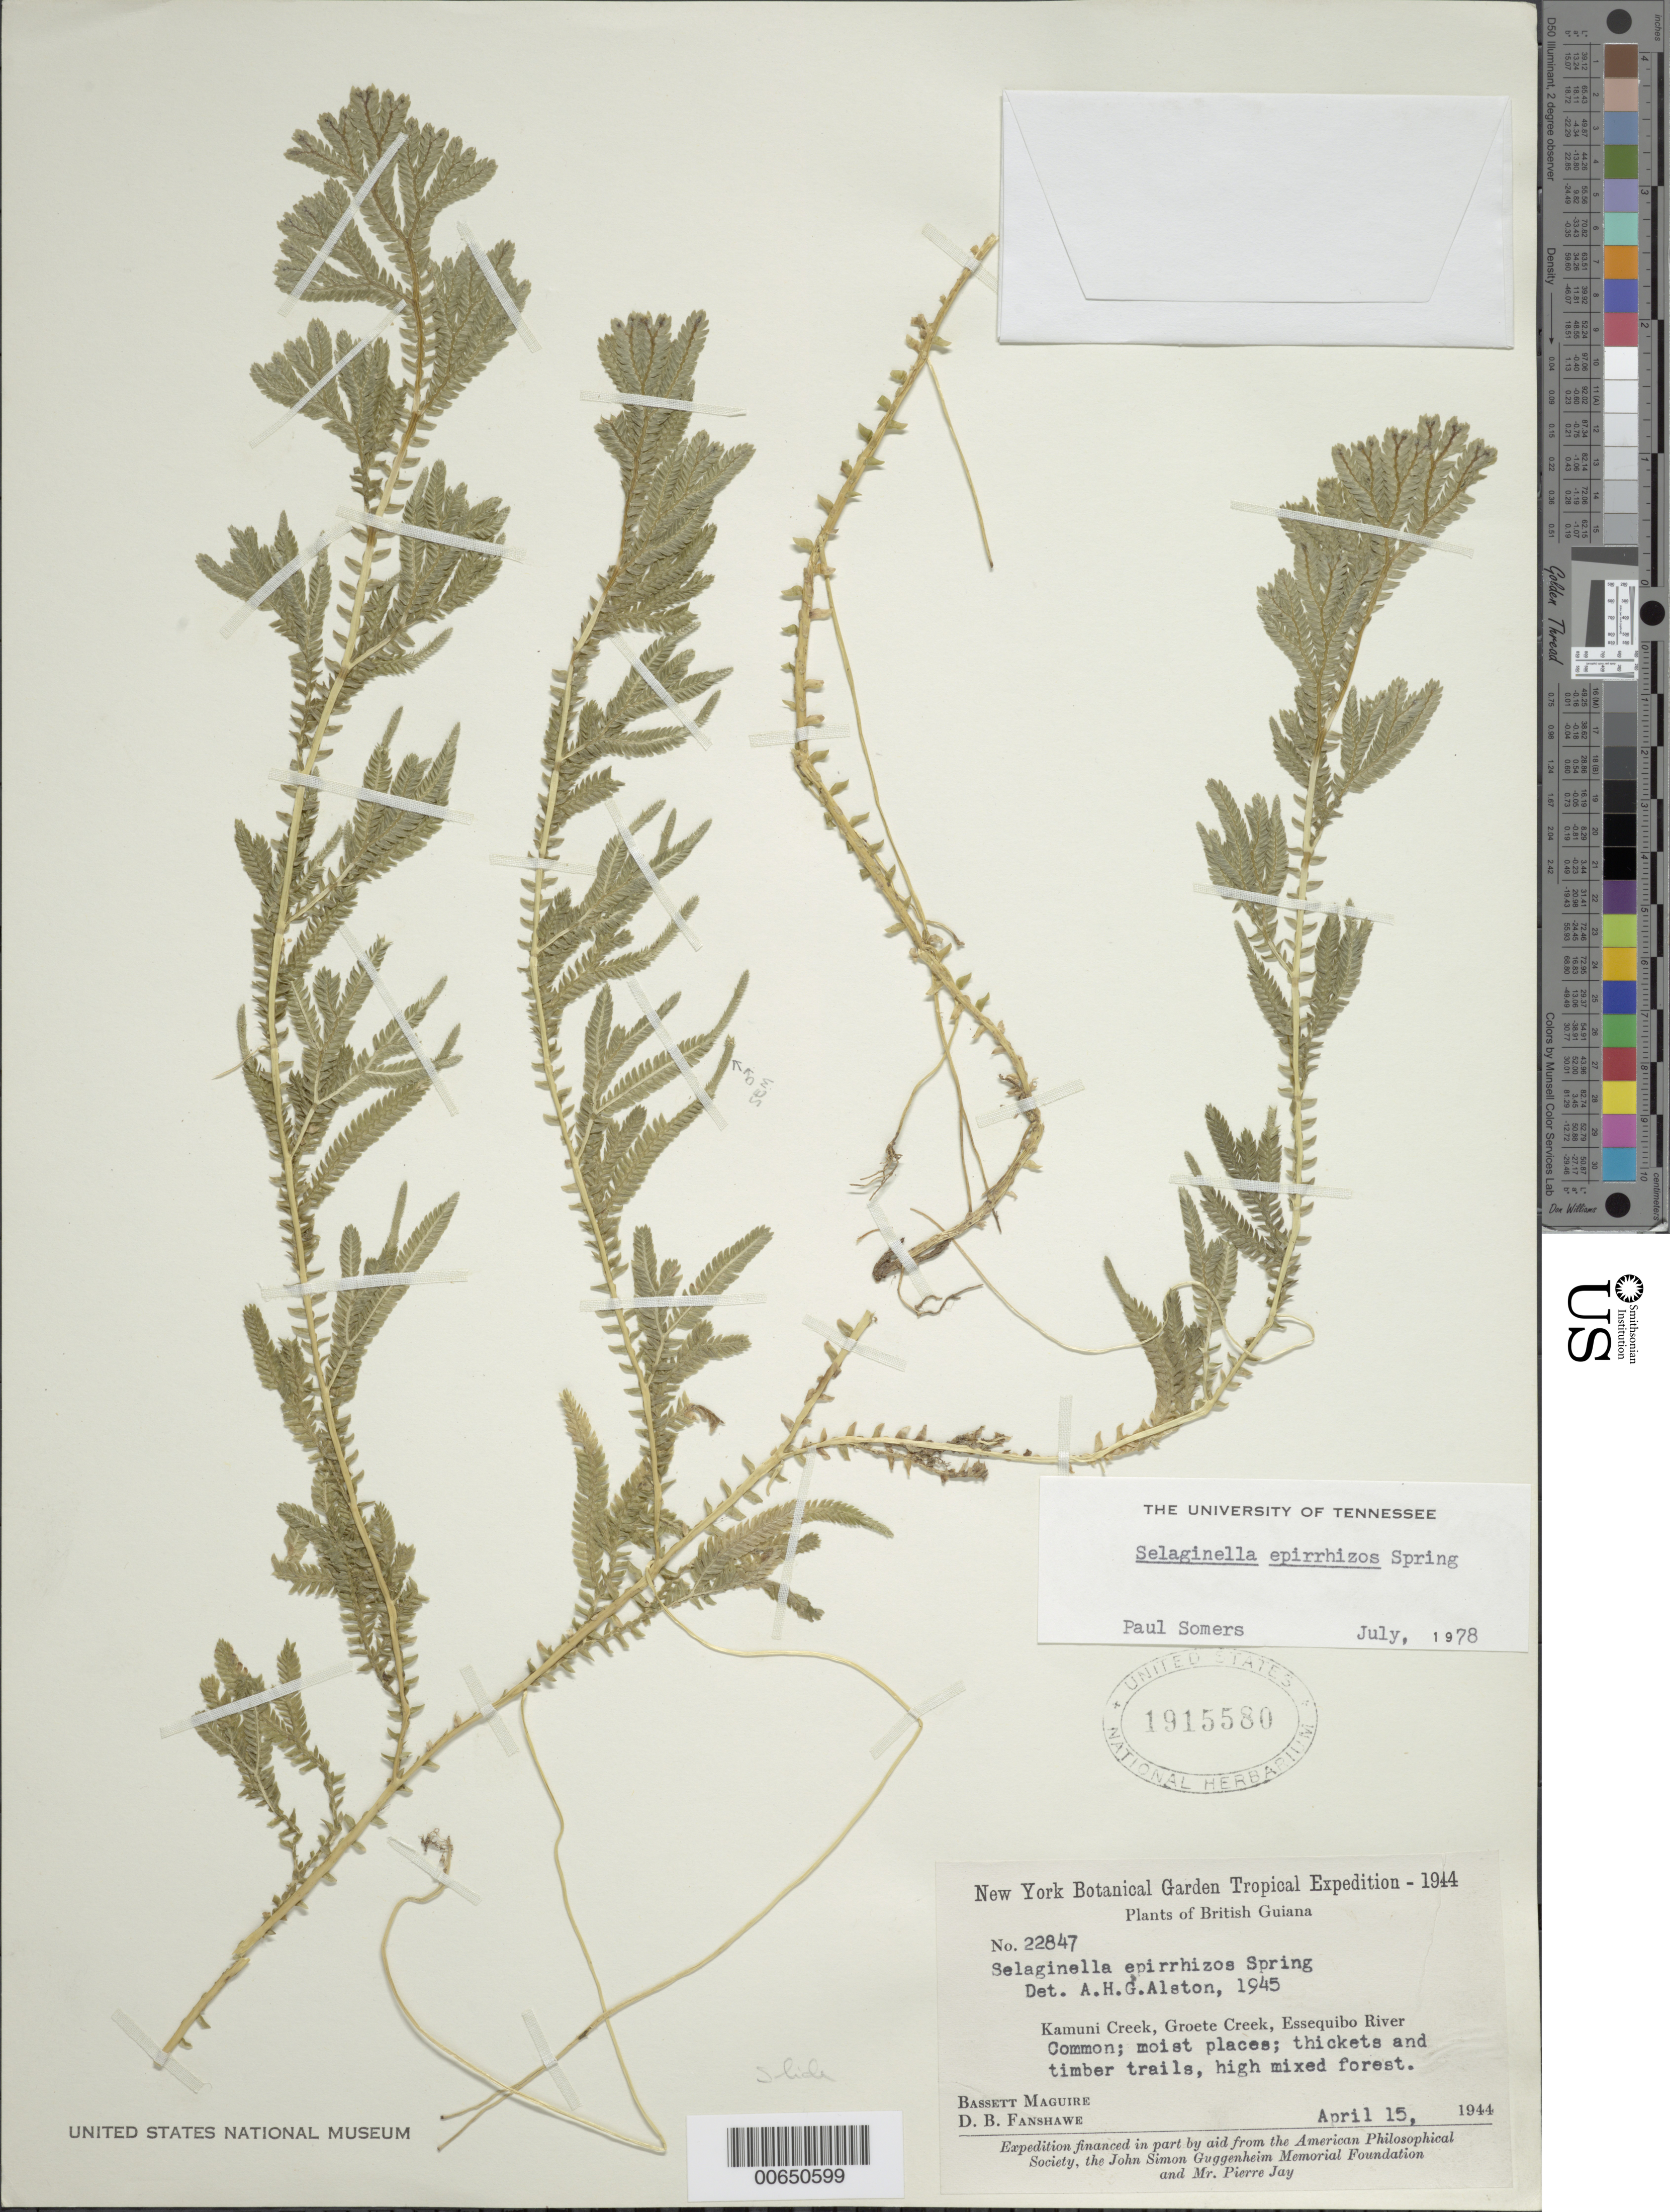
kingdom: Plantae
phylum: Tracheophyta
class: Lycopodiopsida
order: Selaginellales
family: Selaginellaceae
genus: Selaginella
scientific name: Selaginella epirrhizos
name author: Spring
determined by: Alston, A. H. G.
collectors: B. Maguire & D. B. Fanshawe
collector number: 22847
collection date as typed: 15-Apr-44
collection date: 1944-04-15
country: Guyana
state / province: Essequibo Isl-W. Demerara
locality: Kamuni Creek, Groete Creek, Essequibo River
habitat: Moist places; thickets and timber trails, high mixed forest.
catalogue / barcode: US 1915580